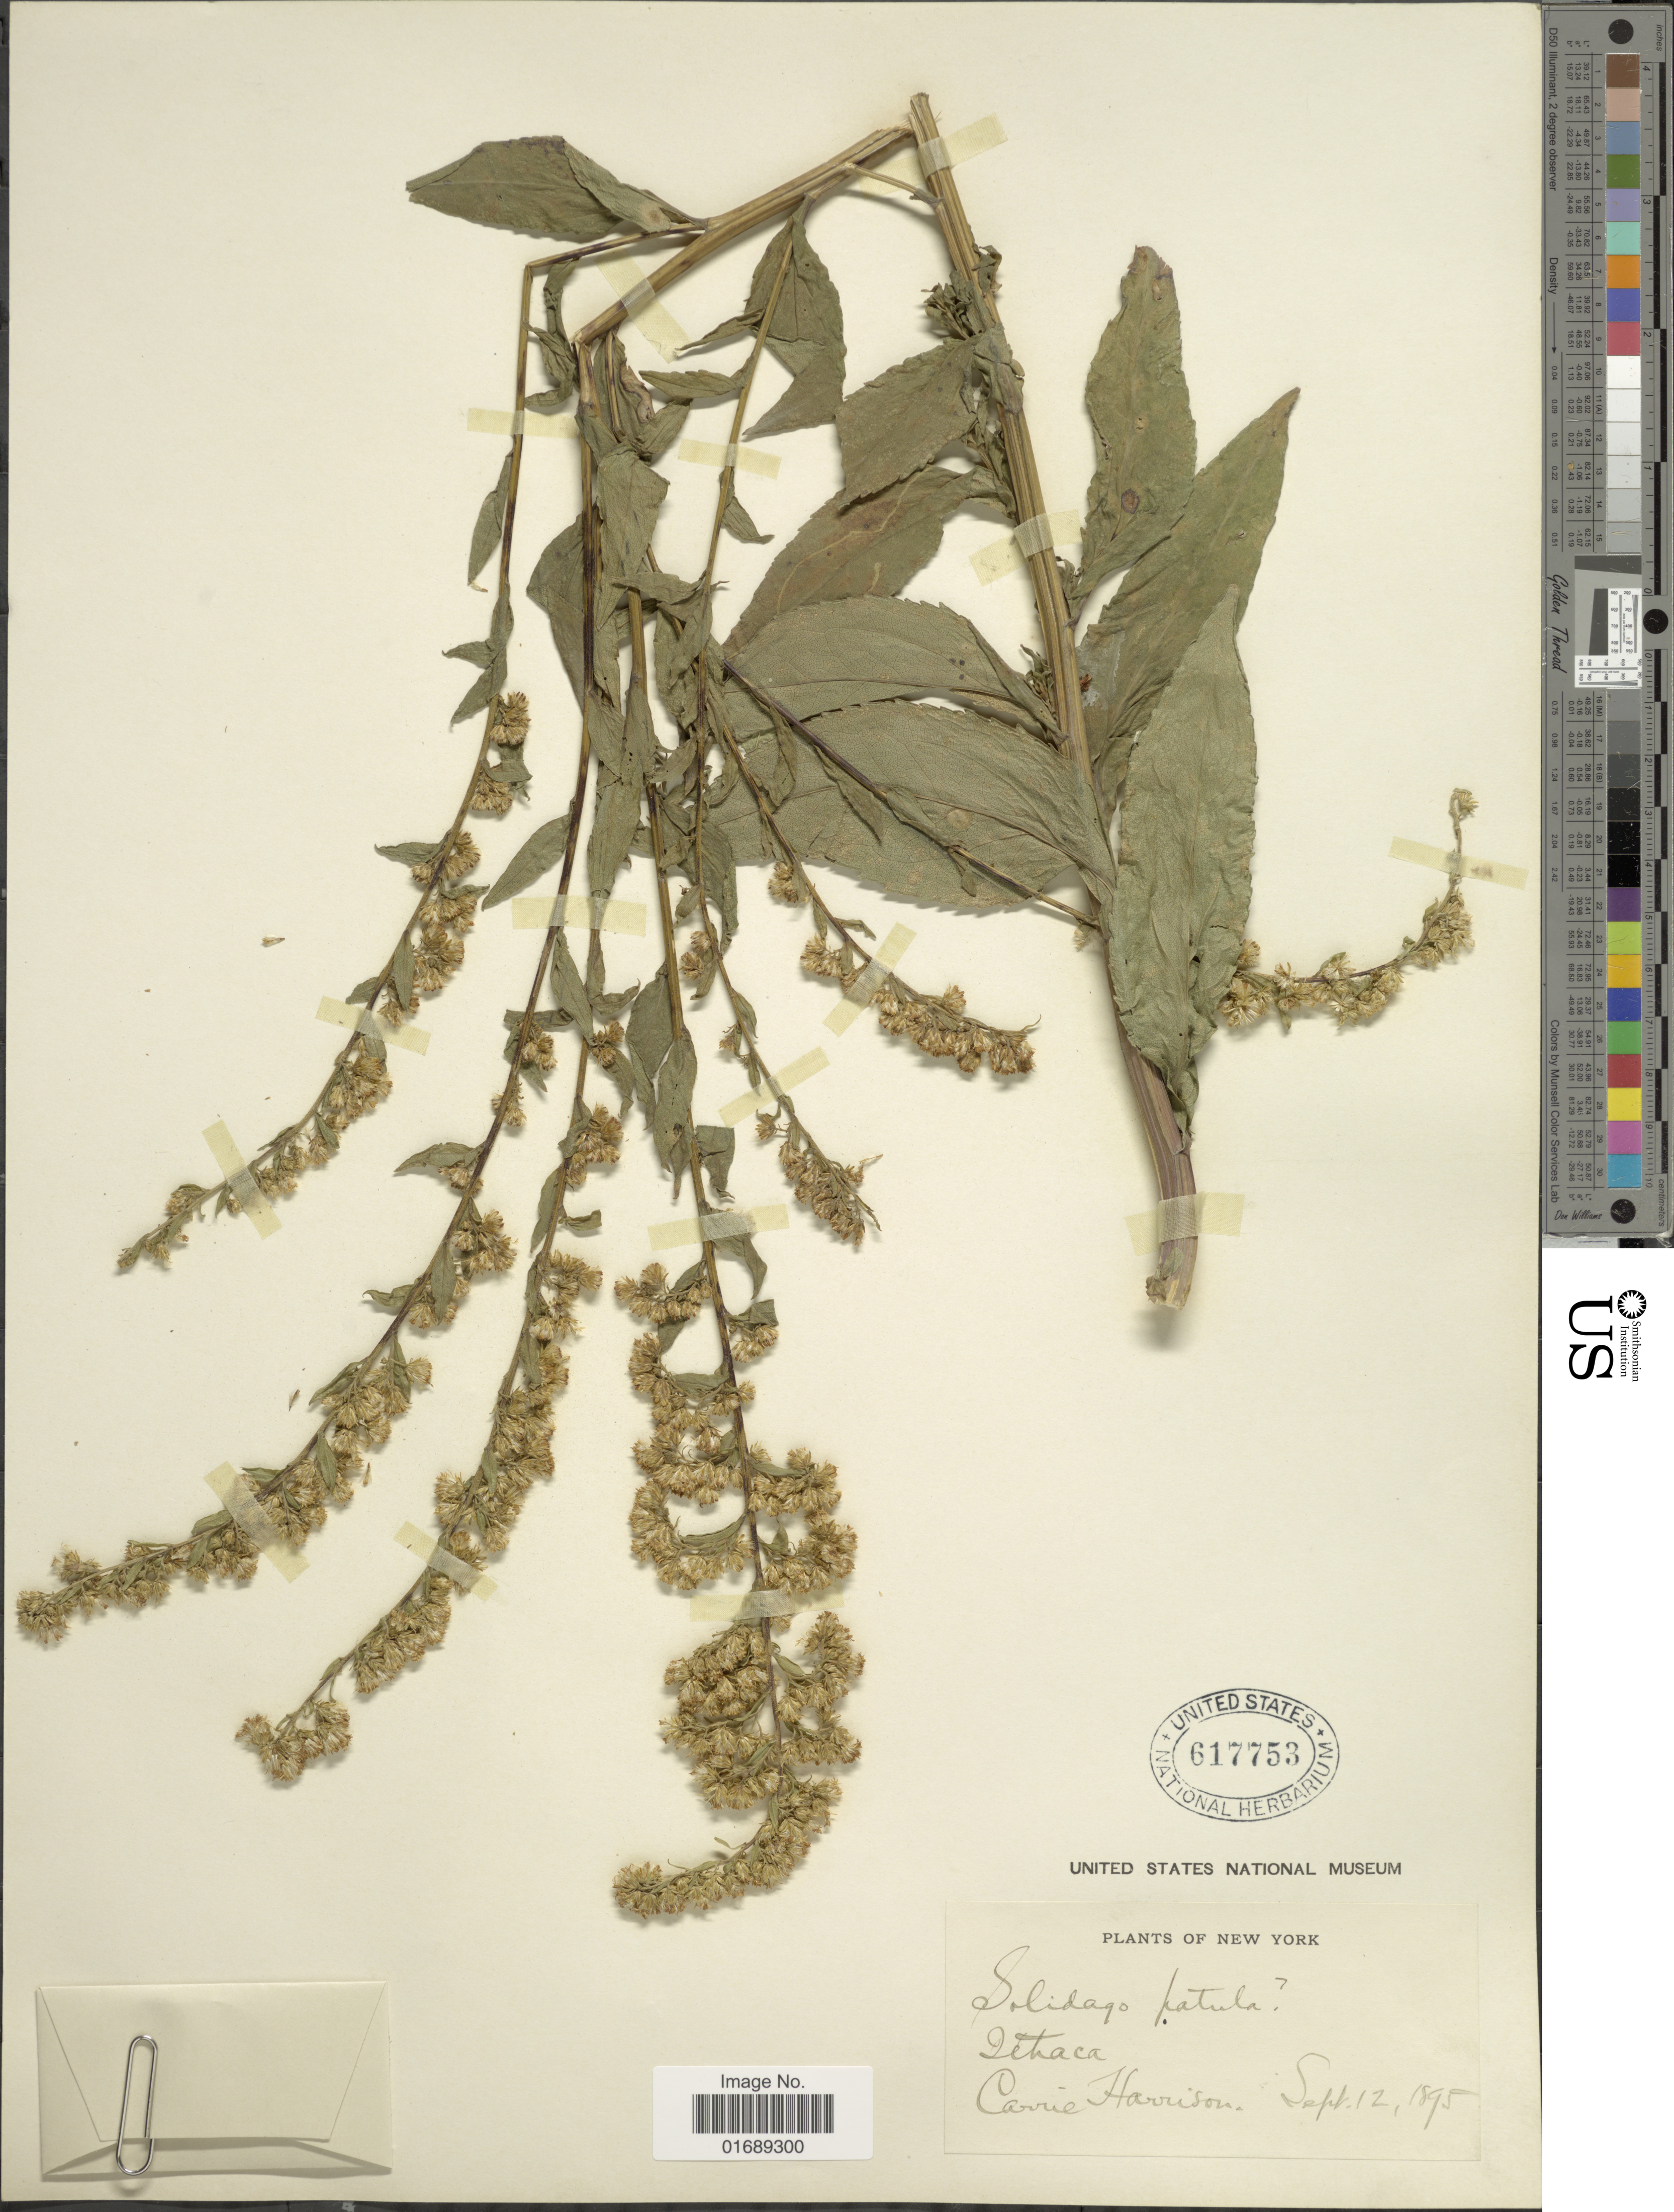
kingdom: Plantae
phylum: Tracheophyta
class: Magnoliopsida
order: Asterales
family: Asteraceae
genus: Solidago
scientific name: Solidago patula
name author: Muhl. ex Willd.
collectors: C. Harrison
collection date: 1895-09-12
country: United States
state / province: New York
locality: Ithaca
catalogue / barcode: US 617753